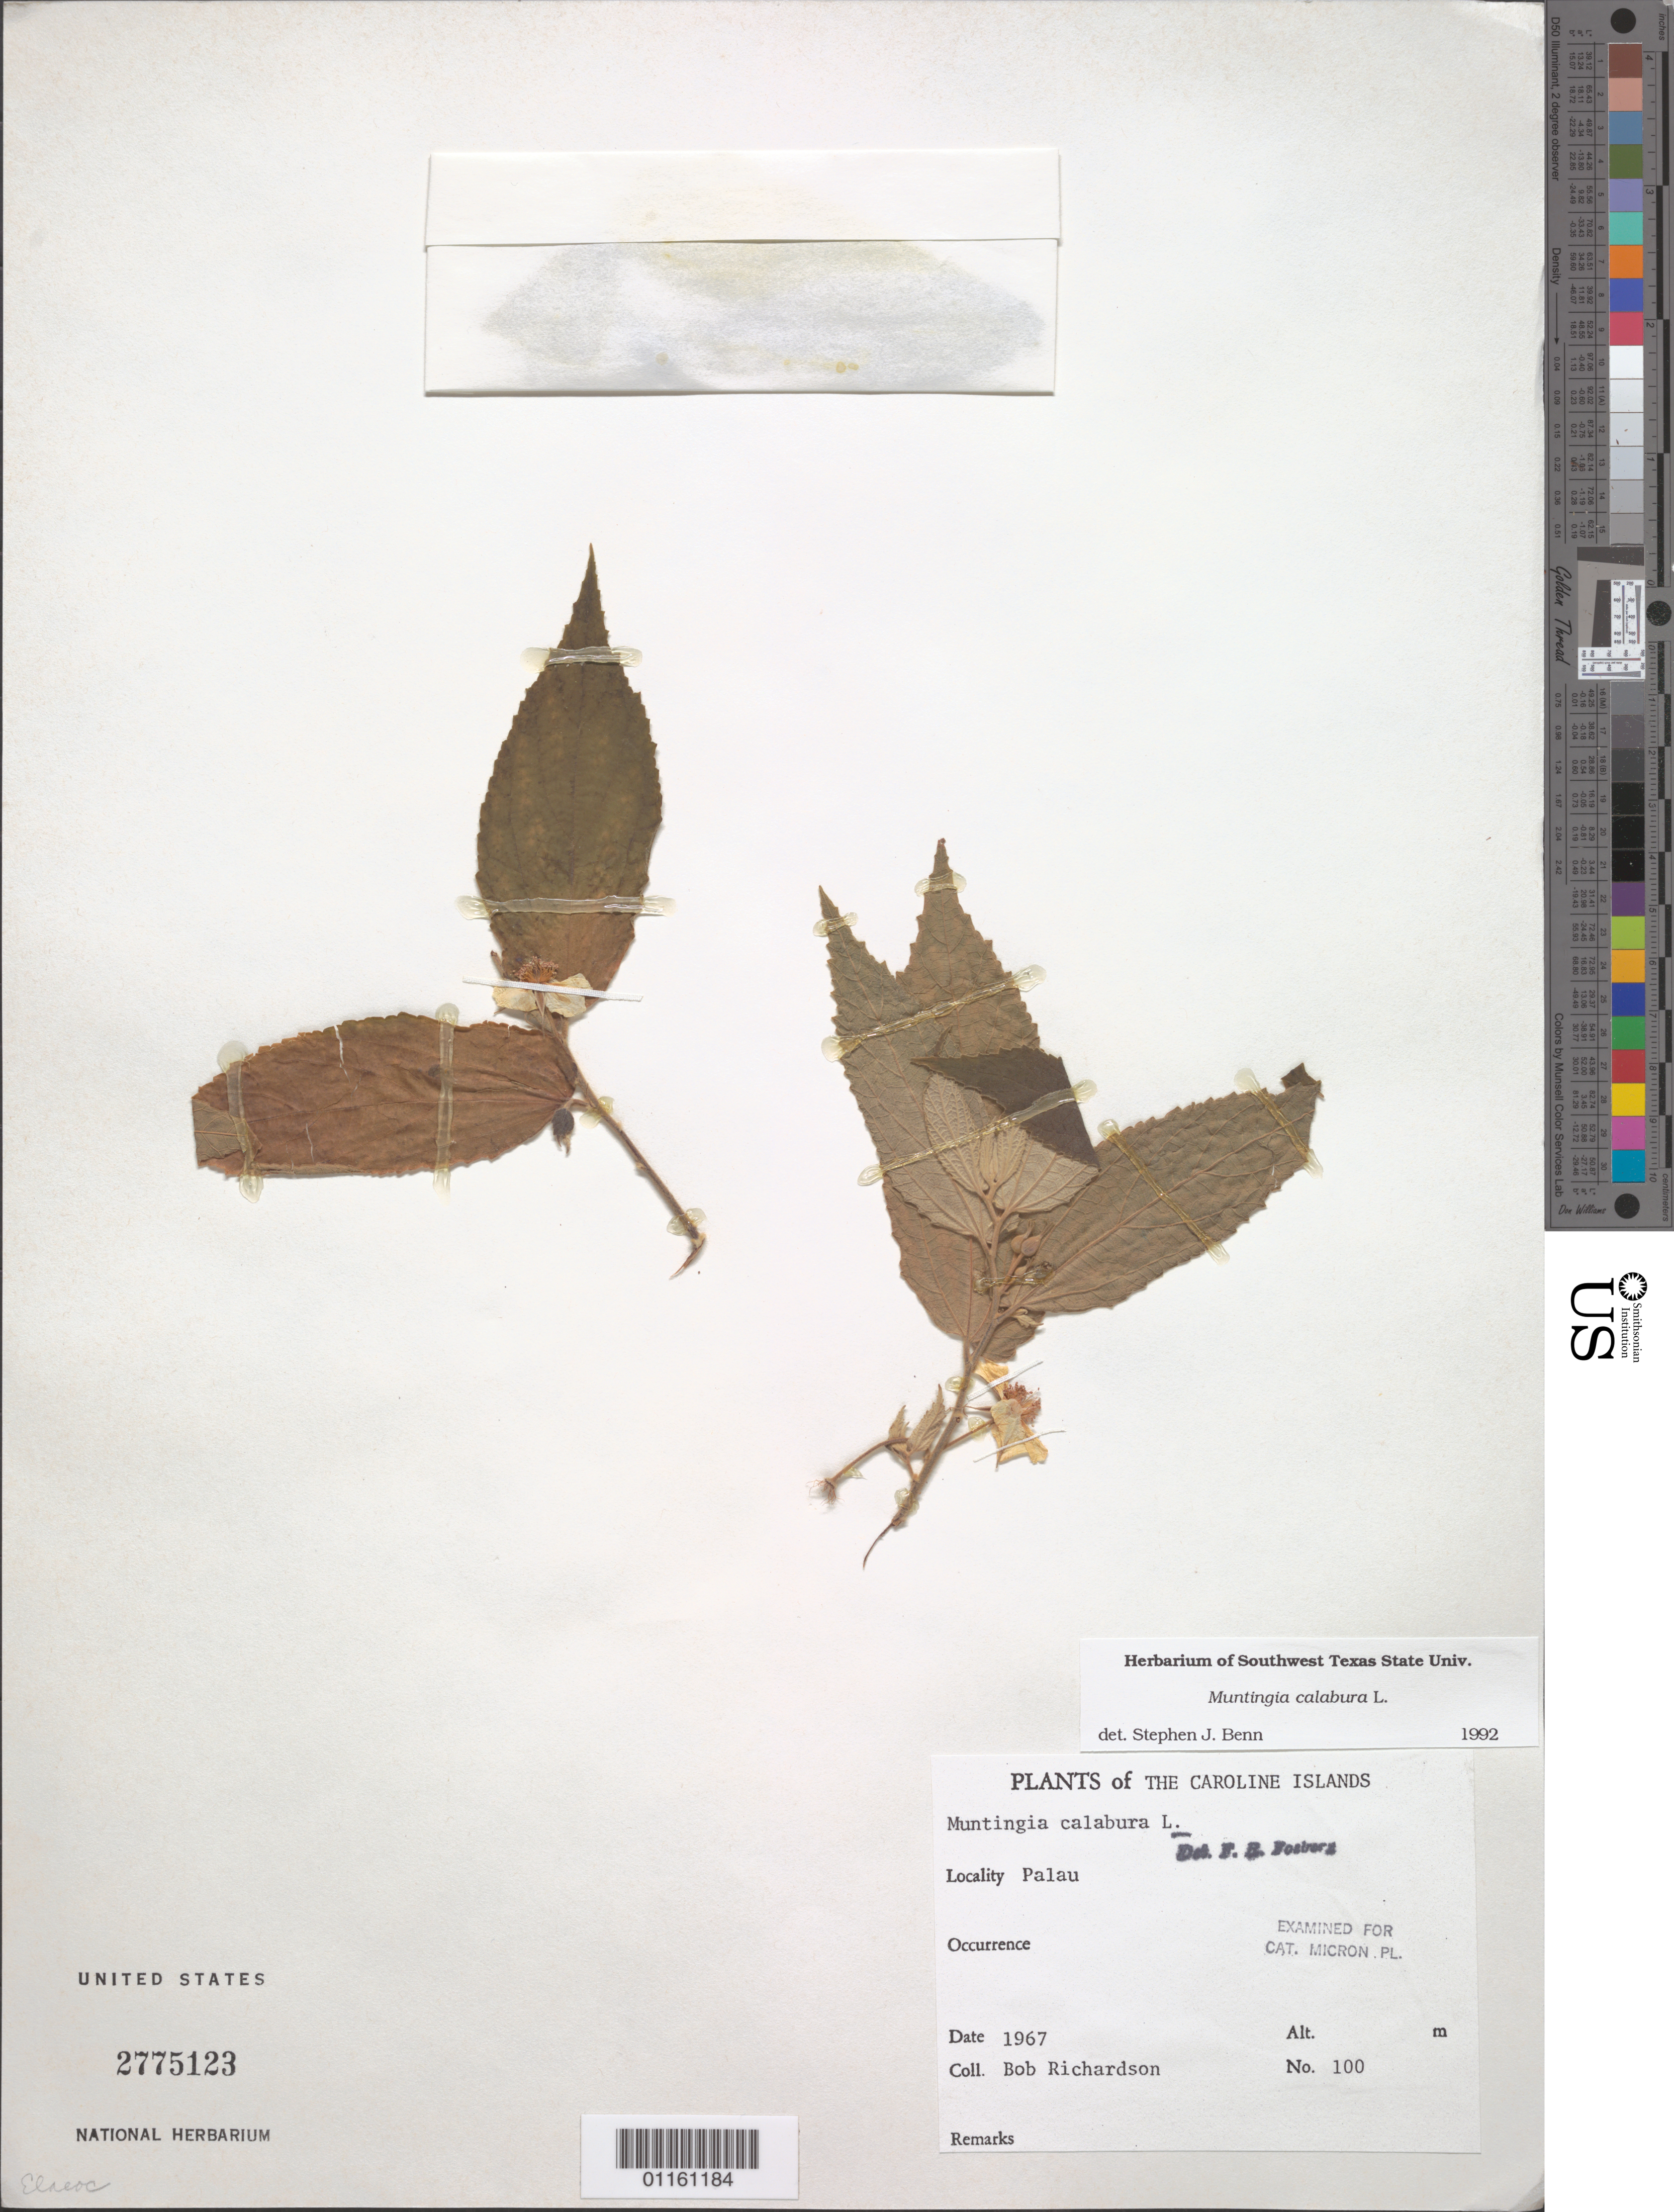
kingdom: Plantae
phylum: Tracheophyta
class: Magnoliopsida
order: Malvales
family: Muntingiaceae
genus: Muntingia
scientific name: Muntingia calabura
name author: L.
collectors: B. Richardson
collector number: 100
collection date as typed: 1967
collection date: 1967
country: Palau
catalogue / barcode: US 2775123